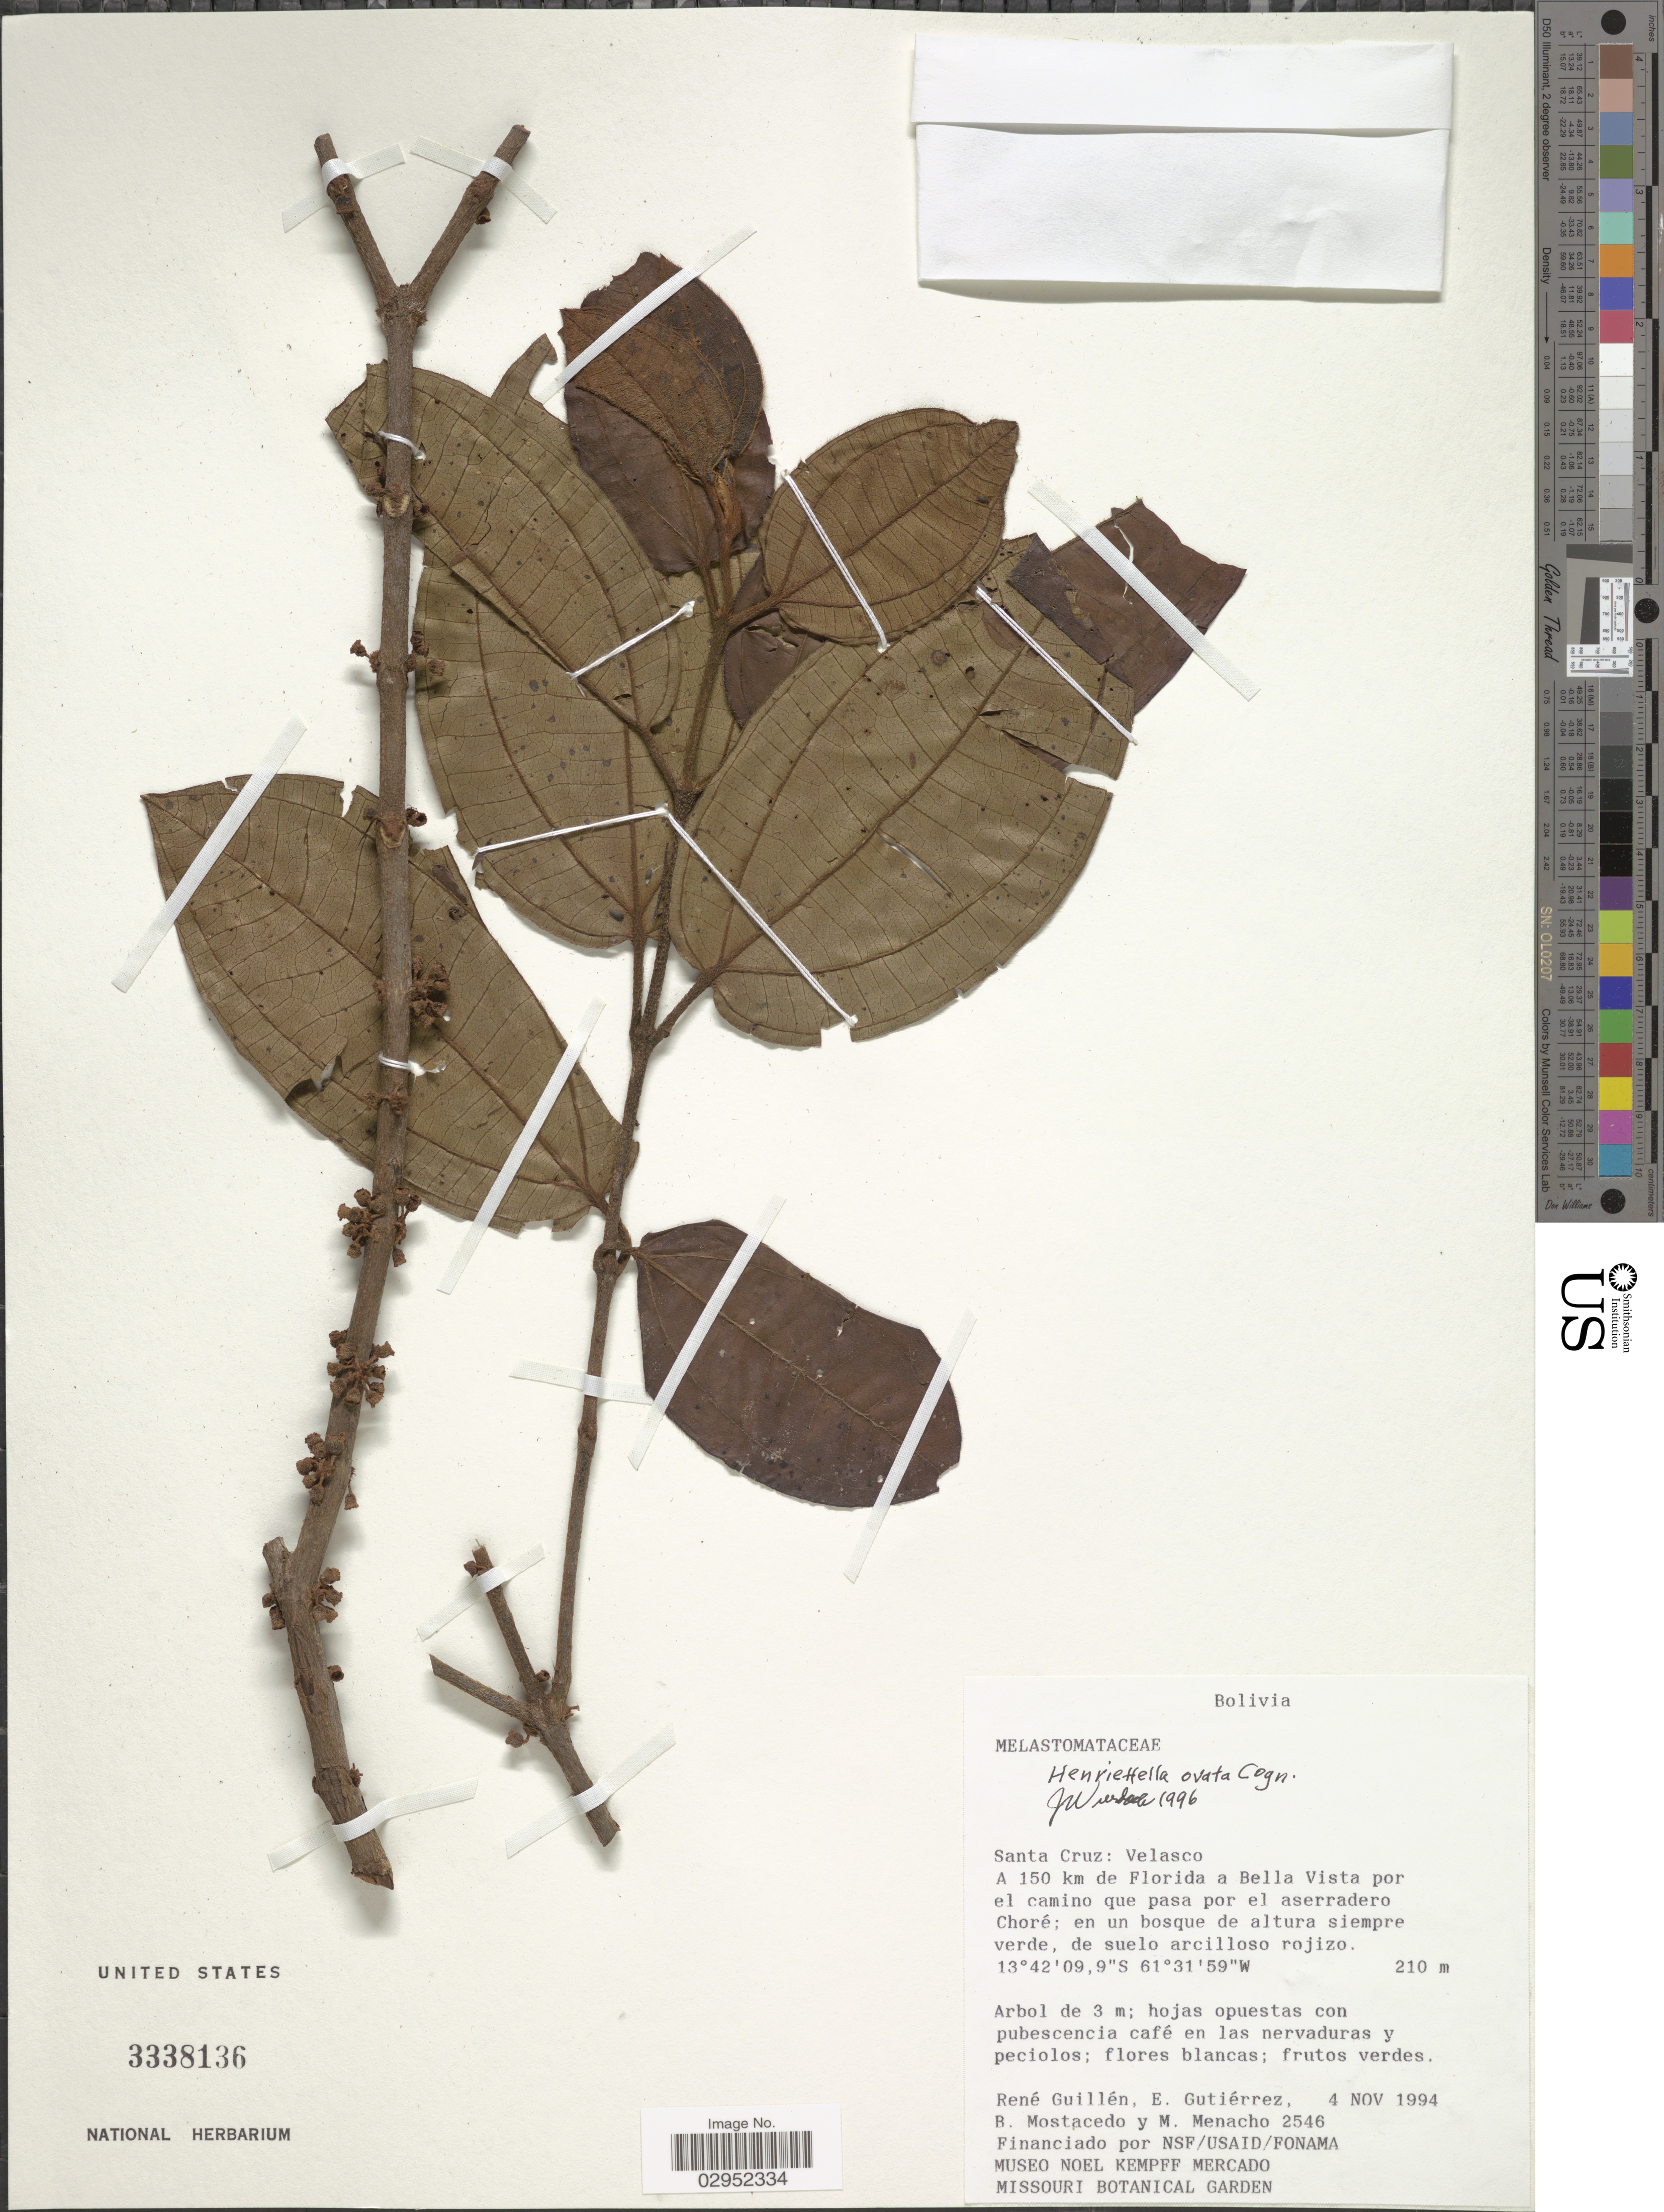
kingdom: Plantae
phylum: Tracheophyta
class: Magnoliopsida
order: Myrtales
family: Melastomataceae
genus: Henriettea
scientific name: Henriettea ovata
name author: (Cogn.) Penneys et al.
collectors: R. Guillen, E. Gutiérrez, B. Mostacedo & M. Menacho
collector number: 2546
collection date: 1994-11-04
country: Bolivia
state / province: Santa Cruz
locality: Velasco. A 150 km de Florida a Bella Vista por el camino que pasa por el aserradero Choré.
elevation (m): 210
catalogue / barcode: US 3338136